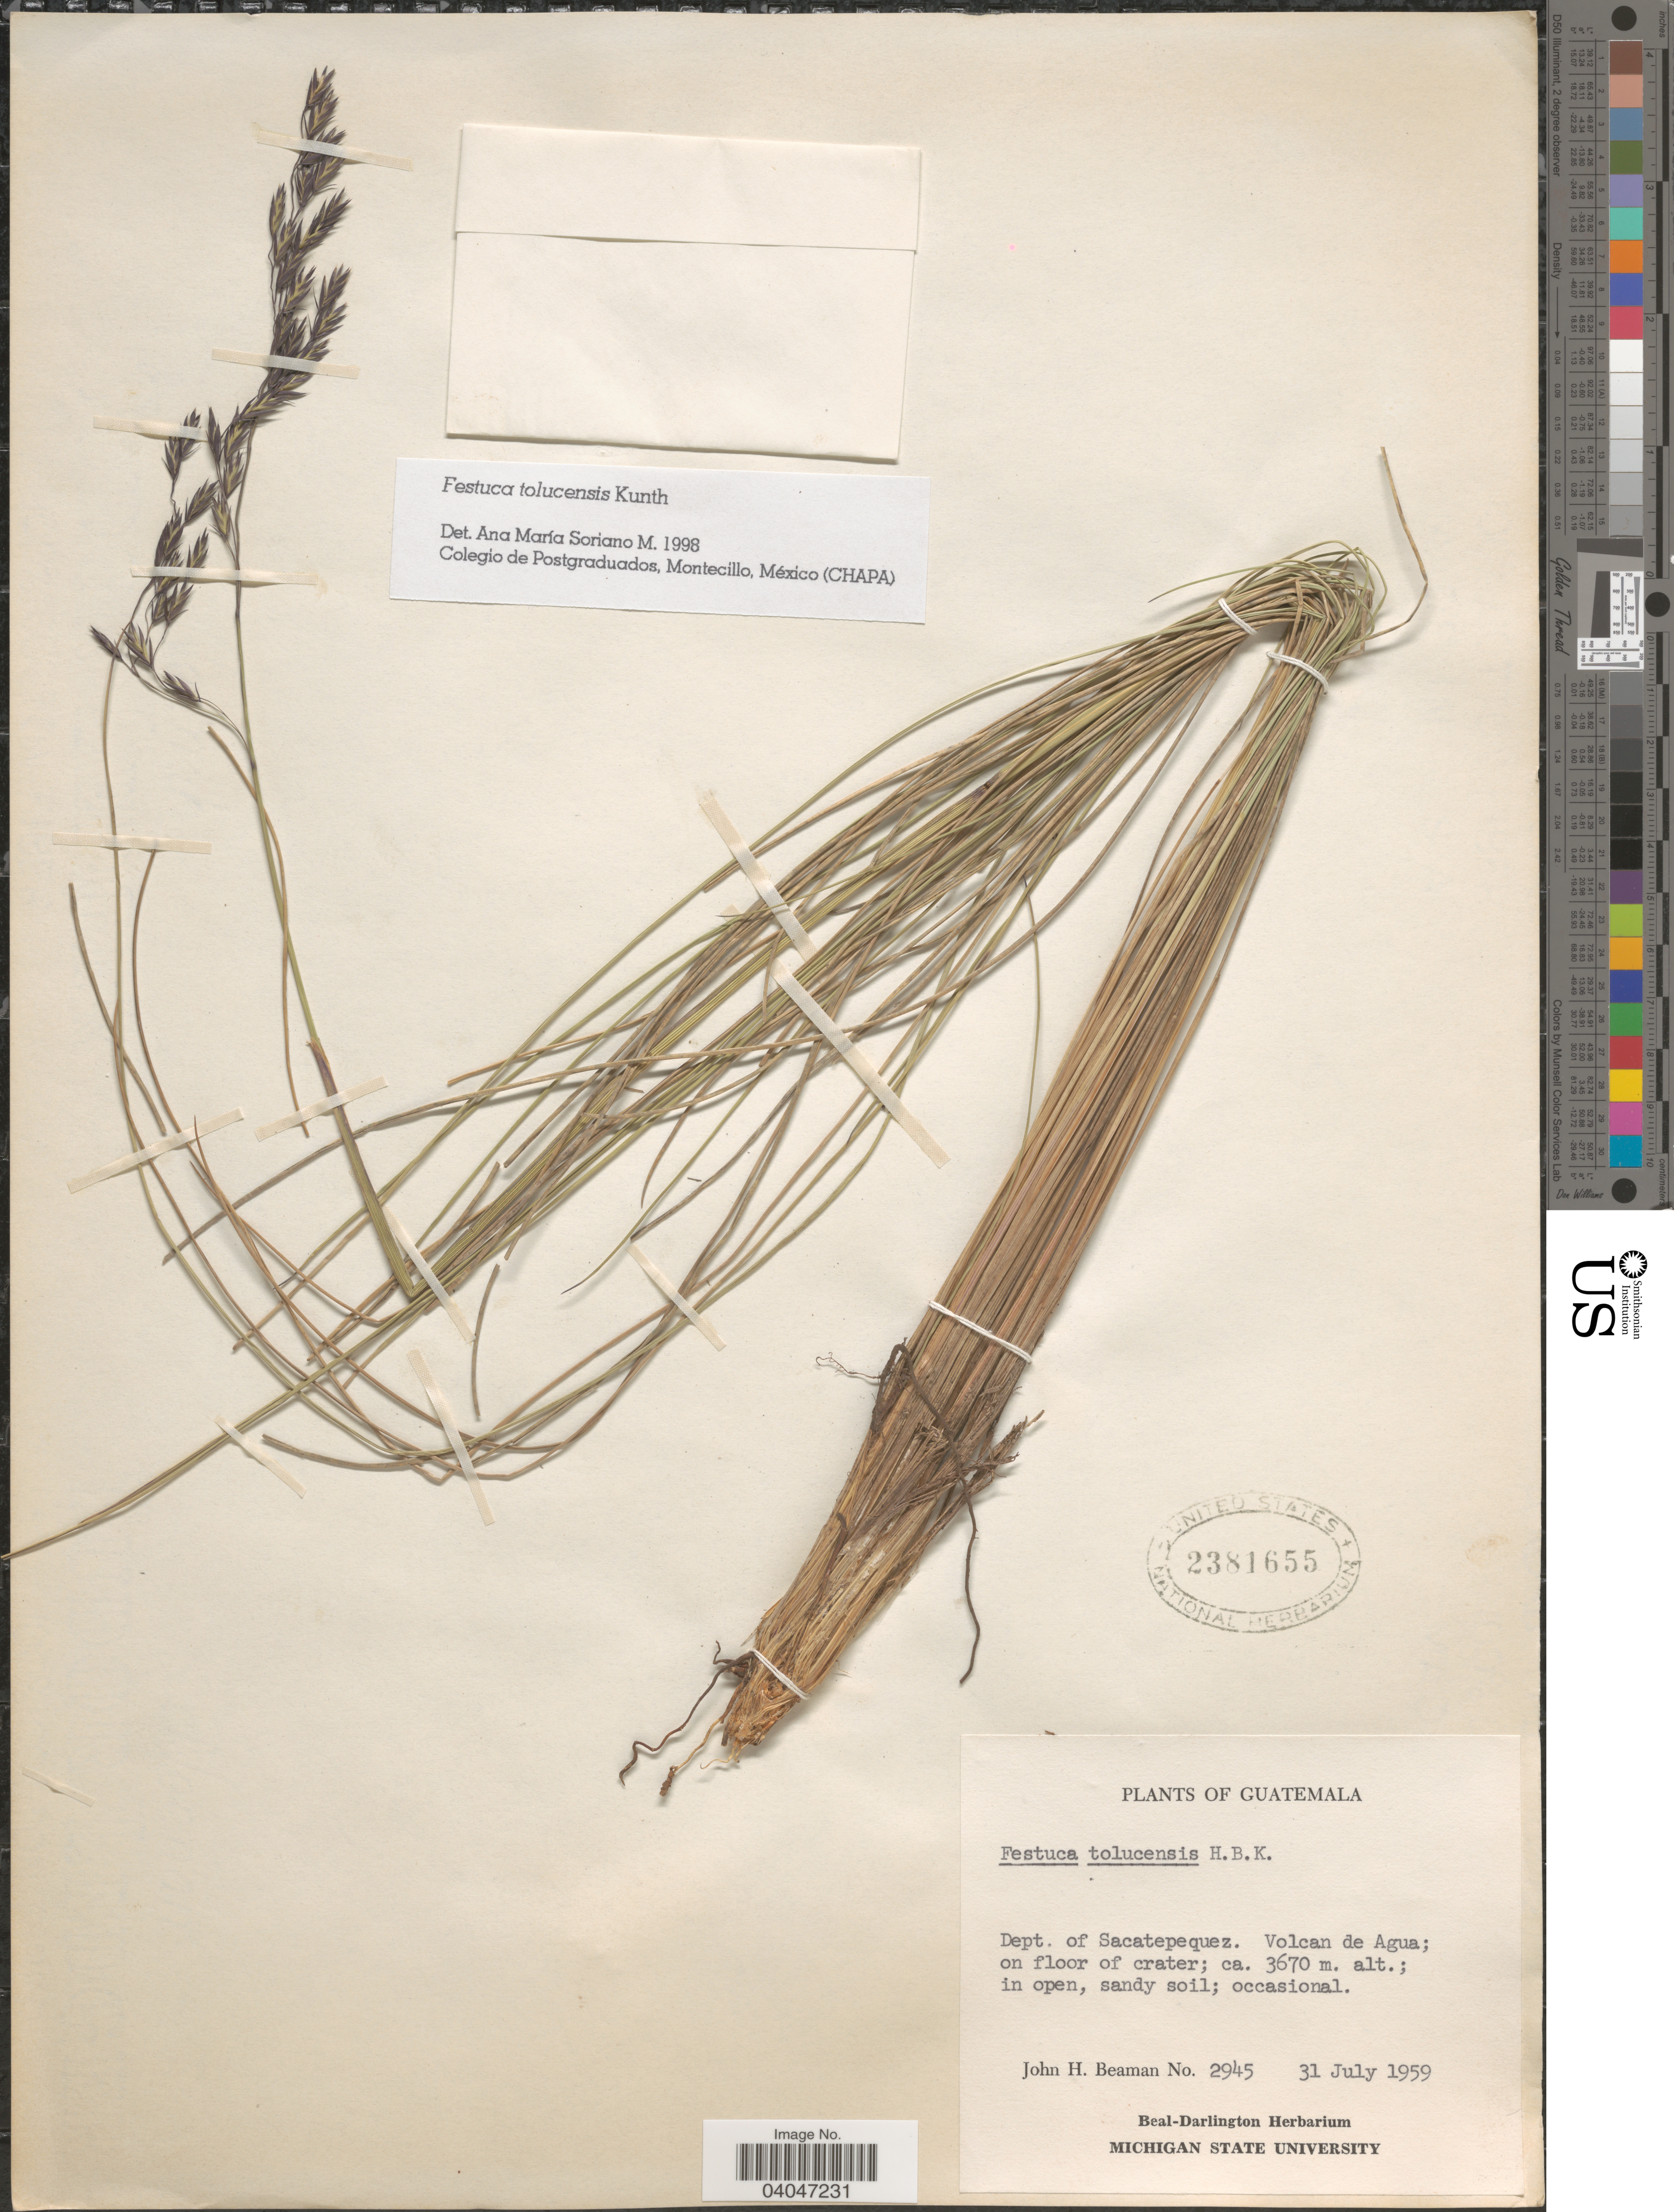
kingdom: Plantae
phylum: Tracheophyta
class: Liliopsida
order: Poales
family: Poaceae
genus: Festuca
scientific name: Festuca tolucensis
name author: Kunth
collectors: J. H. Beaman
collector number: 2945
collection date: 1959-07-31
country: Guatemala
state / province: Sacatepequez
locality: Dept. of Sacatepequez. Volcan de Agua; on floor of crater.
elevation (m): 3670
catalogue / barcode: US 2381655